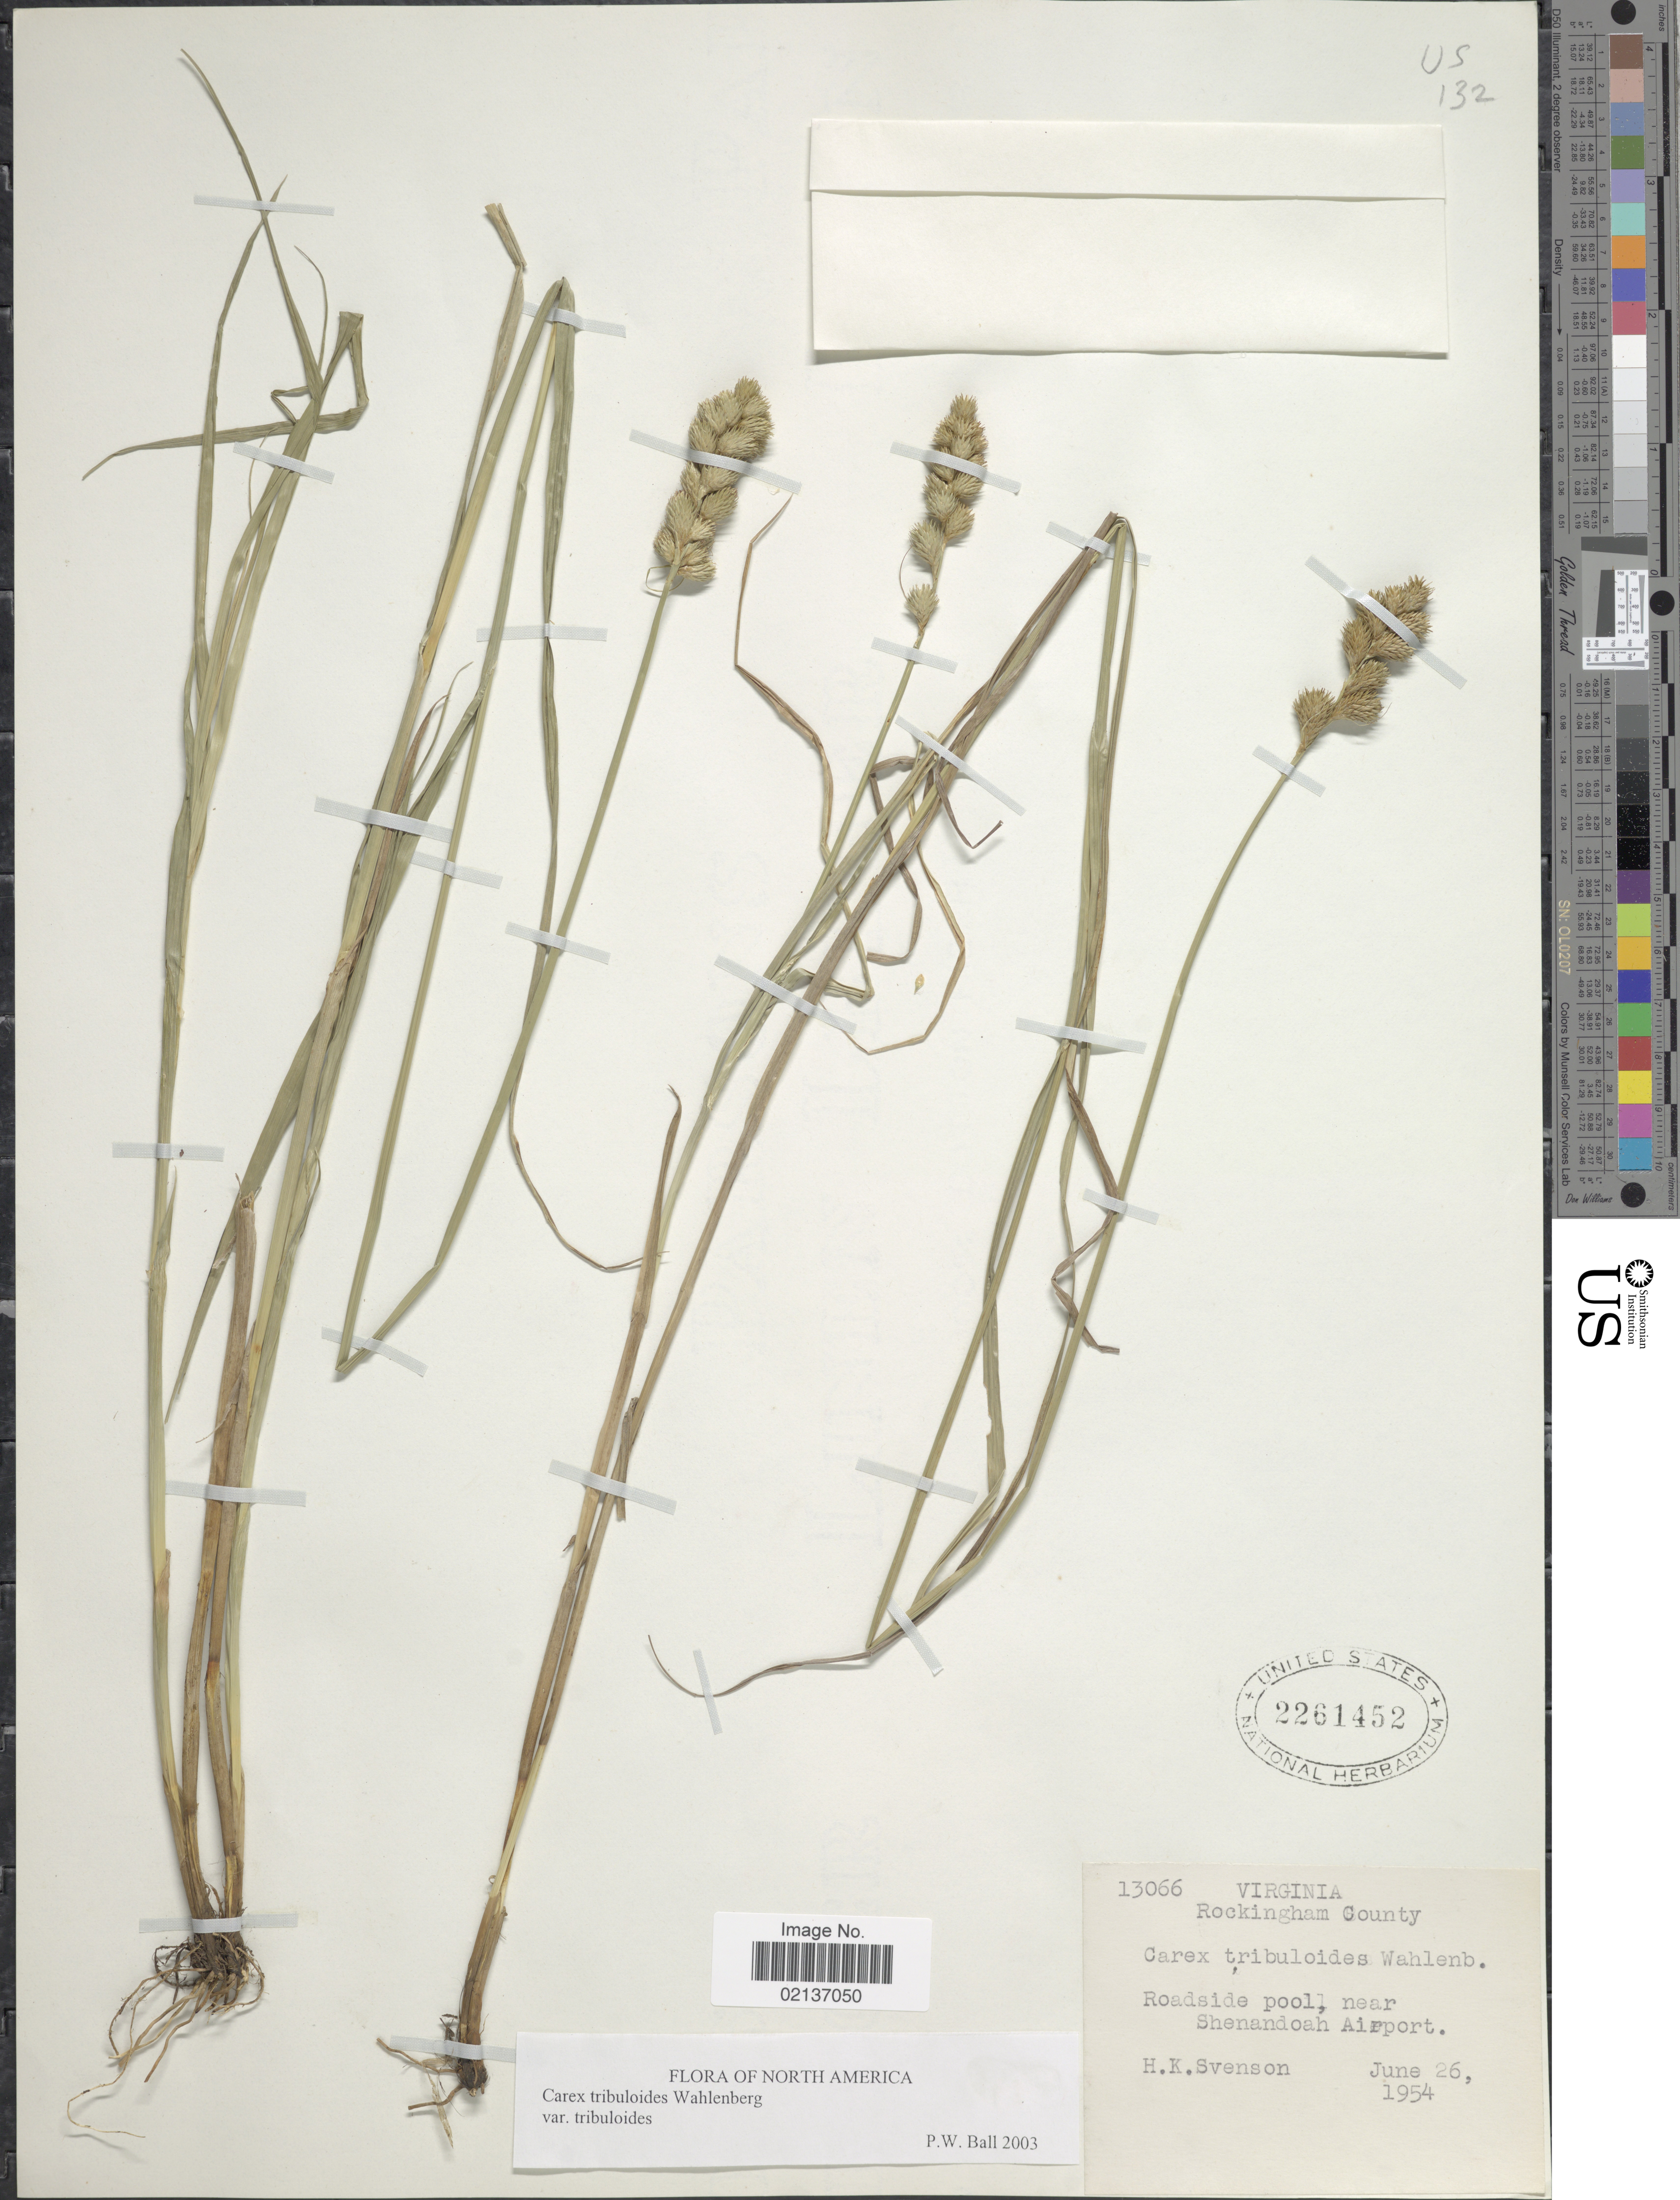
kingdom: Plantae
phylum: Tracheophyta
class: Liliopsida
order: Poales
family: Cyperaceae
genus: Carex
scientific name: Carex tribuloides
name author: Wahlenb.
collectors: H. K. Svenson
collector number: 13066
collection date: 1954-06-26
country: United States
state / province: Virginia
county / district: Rockingham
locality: Rockingham County, roadside pool, near Shenandoah Airport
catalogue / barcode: US 2261452